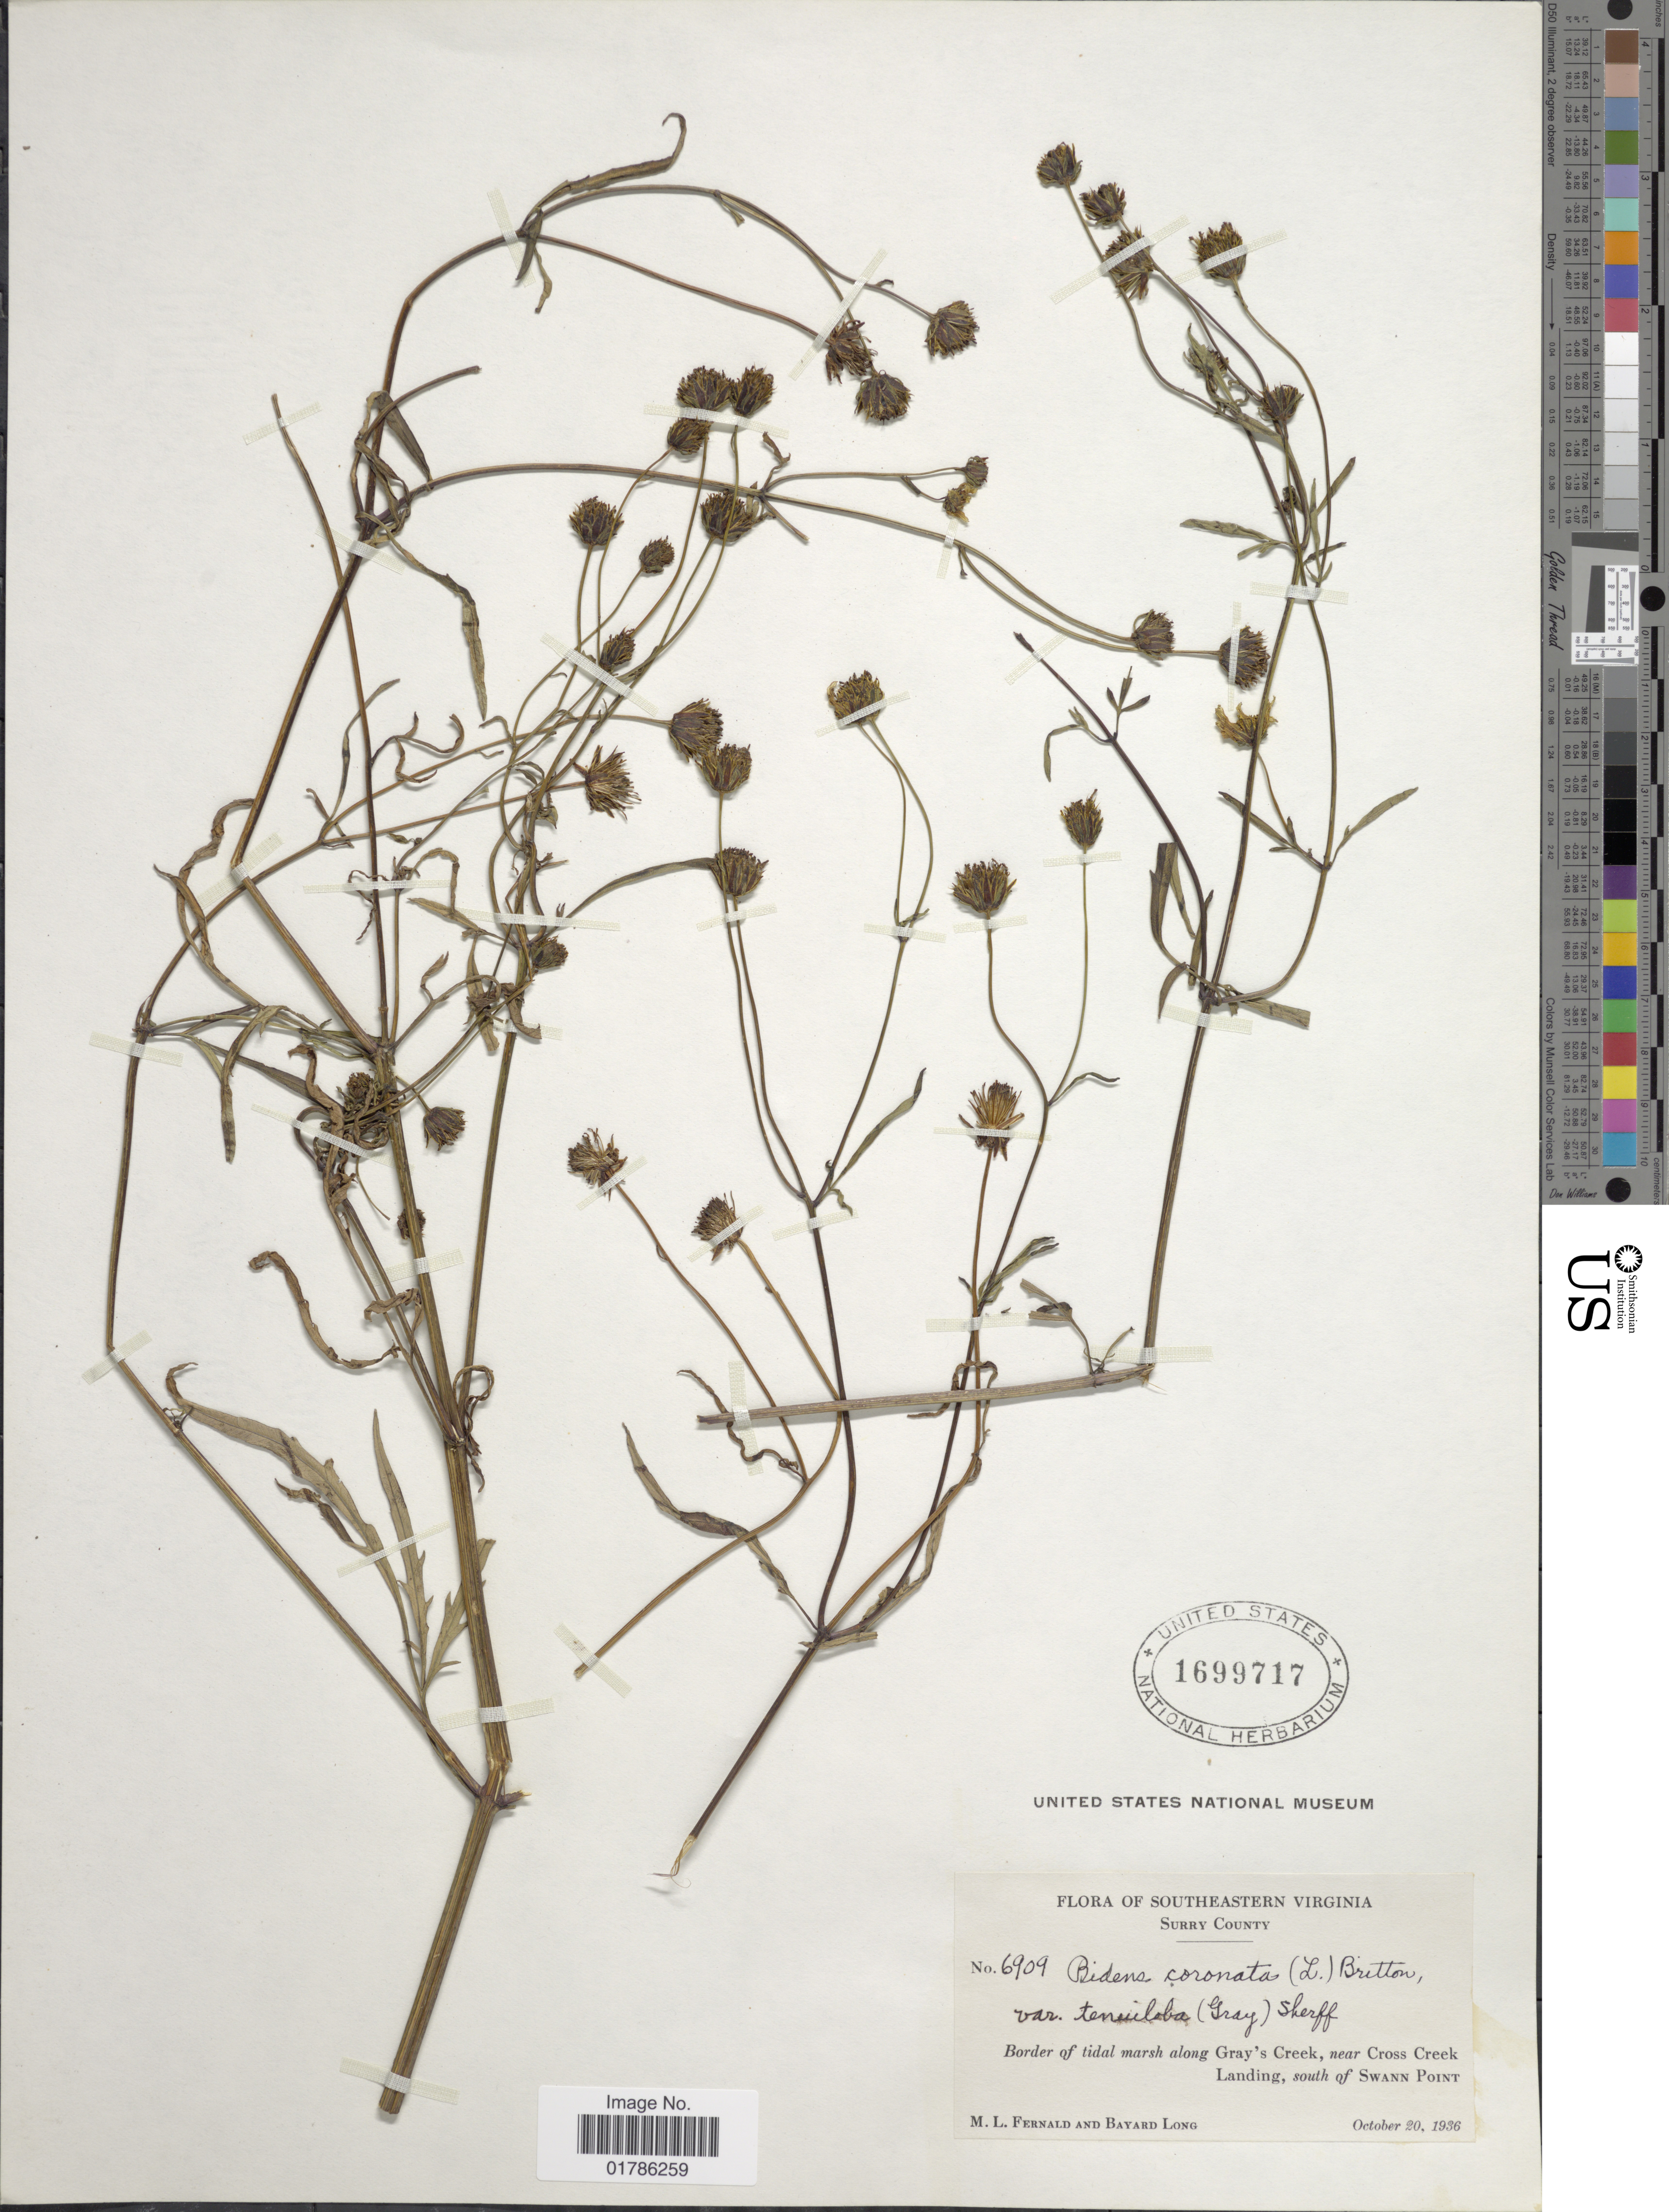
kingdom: Plantae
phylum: Tracheophyta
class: Magnoliopsida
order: Asterales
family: Asteraceae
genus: Bidens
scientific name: Bidens coronata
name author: (L.) Britton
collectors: M. L. Fernald & B. Long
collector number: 6909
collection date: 1936-10-20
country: United States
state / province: Virginia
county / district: Surry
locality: Southeastern Virginia, Surry County, Border of tidal marsh along Gray's Creek, near Cross Creek, Landing, south of Swann Point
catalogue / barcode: US 1699717